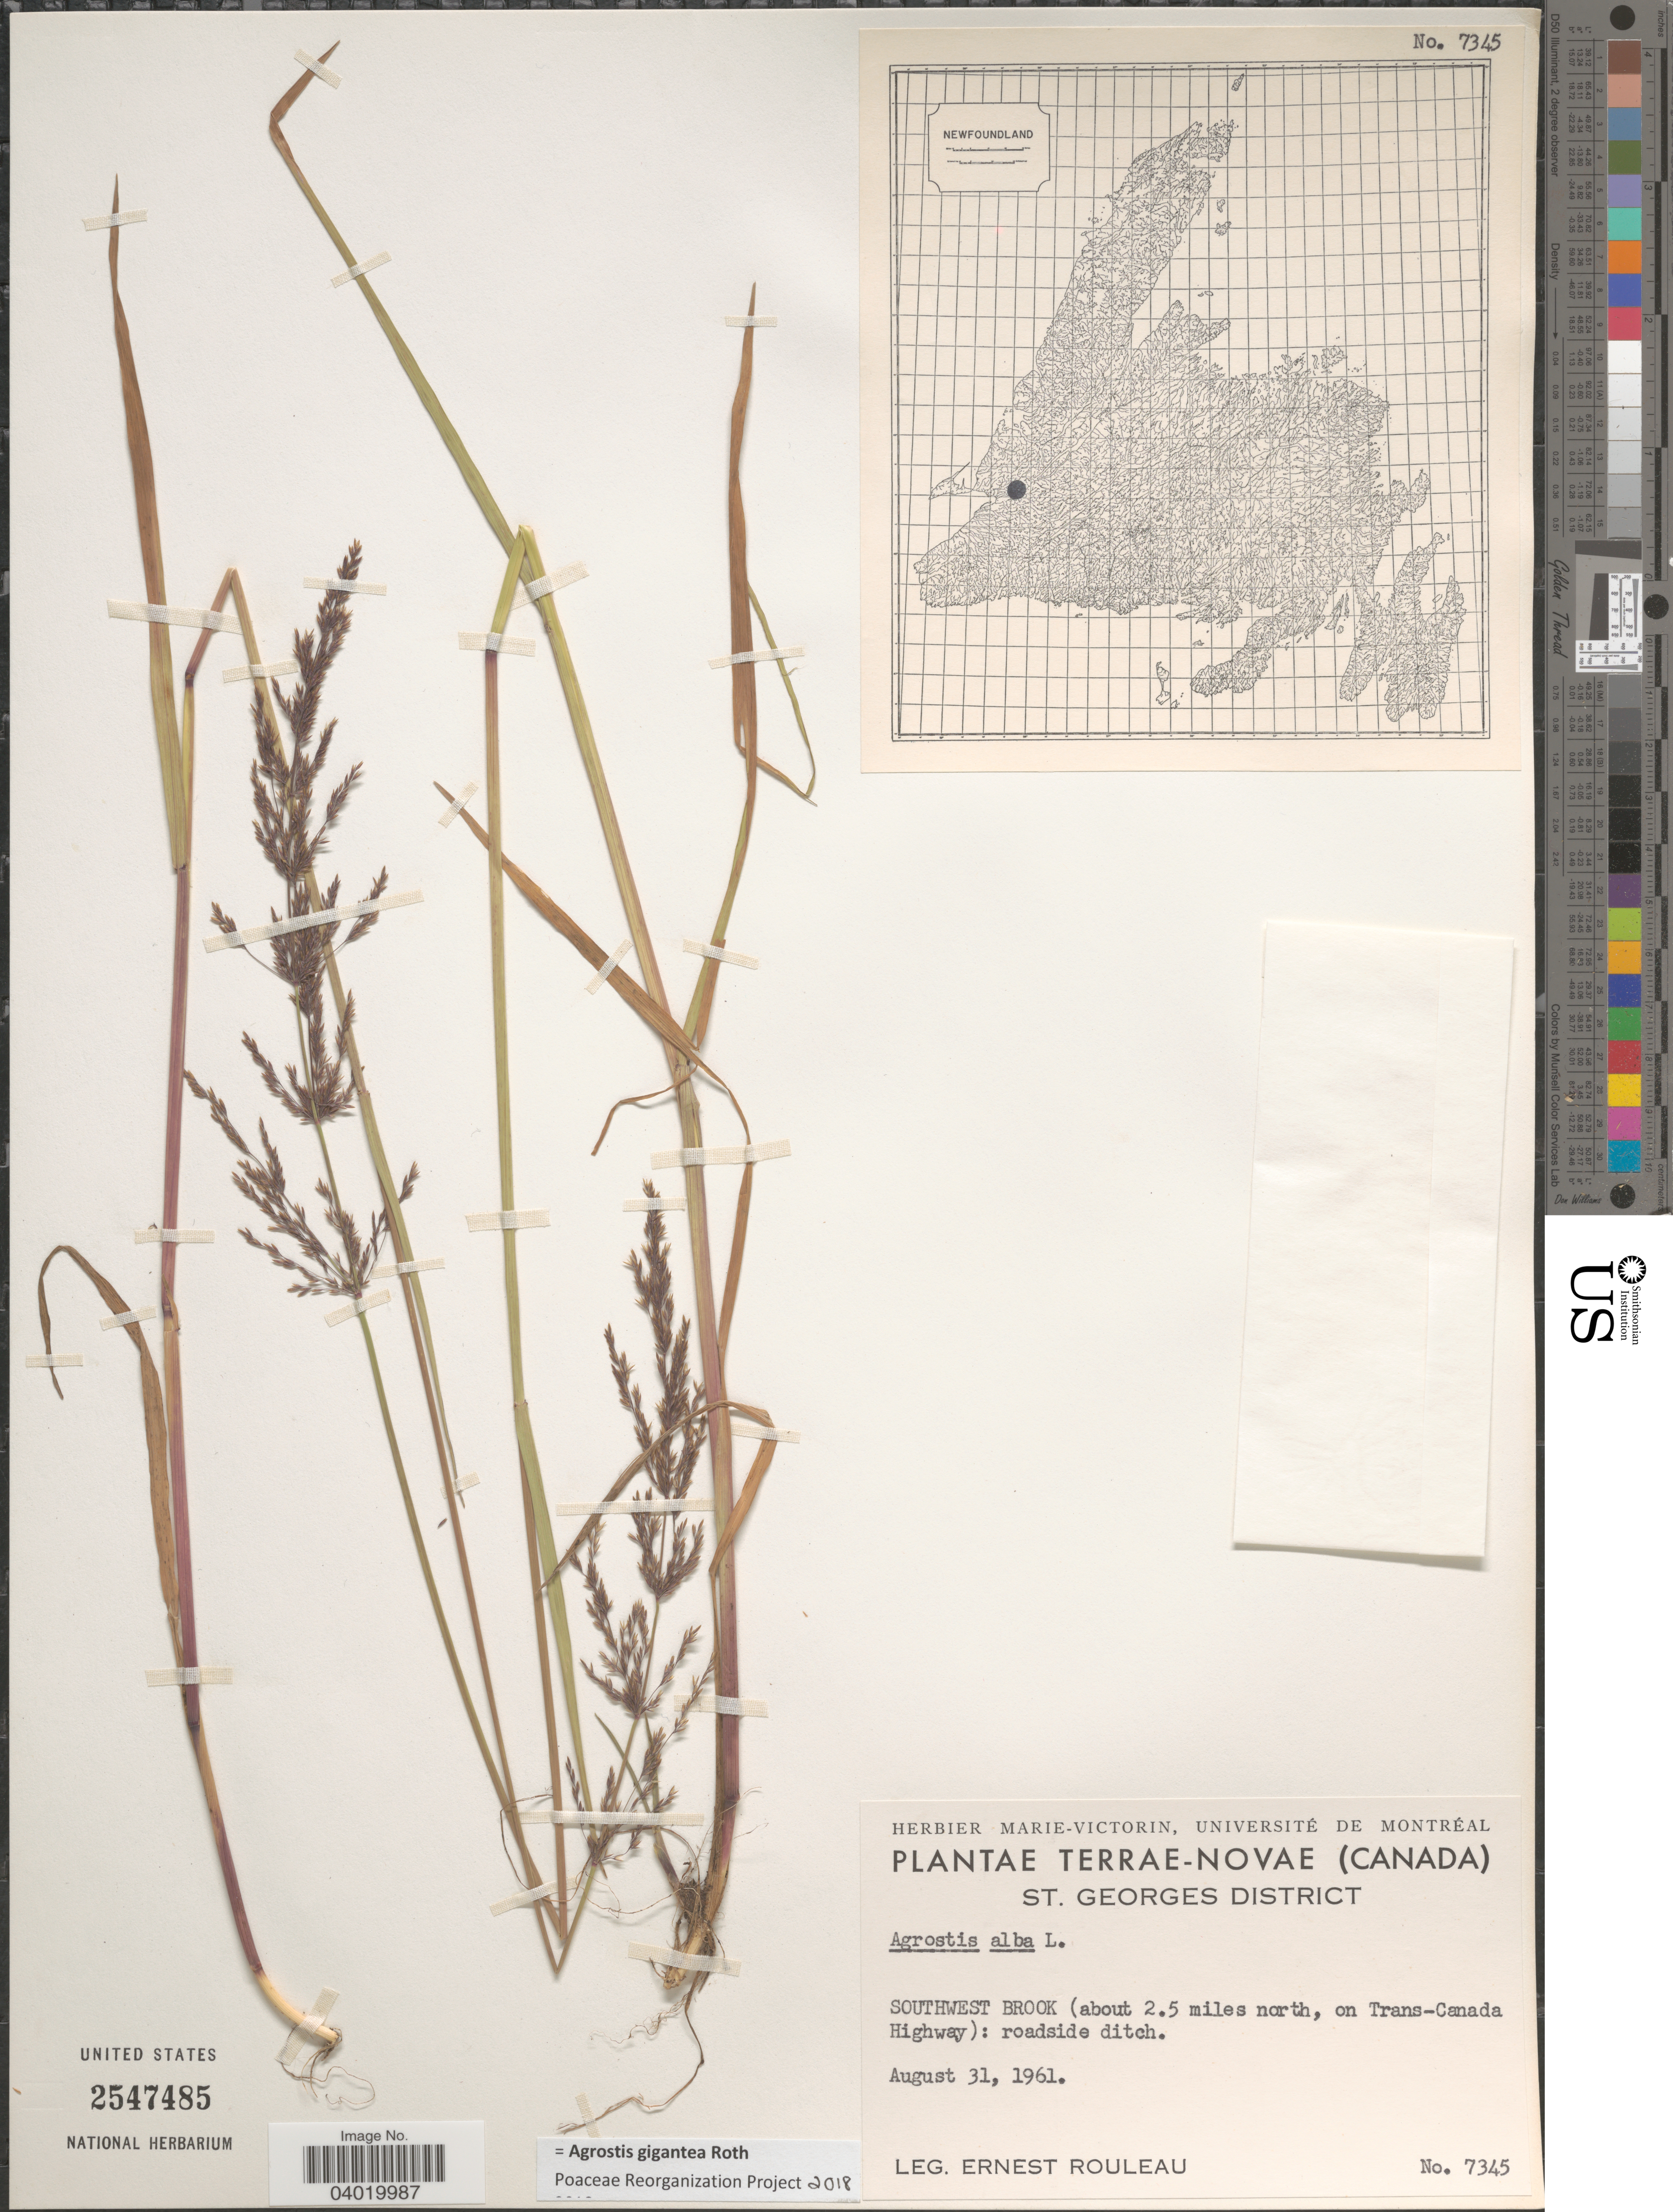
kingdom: Plantae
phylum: Tracheophyta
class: Liliopsida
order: Poales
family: Poaceae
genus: Agrostis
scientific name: Agrostis gigantea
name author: Roth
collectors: J. Rouleau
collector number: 7345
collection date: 1961-08-31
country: Canada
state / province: Newfoundland and Labrador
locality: Terrae-Novae. St. Georges District. Southwest Brook (about 2.5 miles north, on Trans-Canada Highway): roadside ditch.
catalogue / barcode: US 2547485